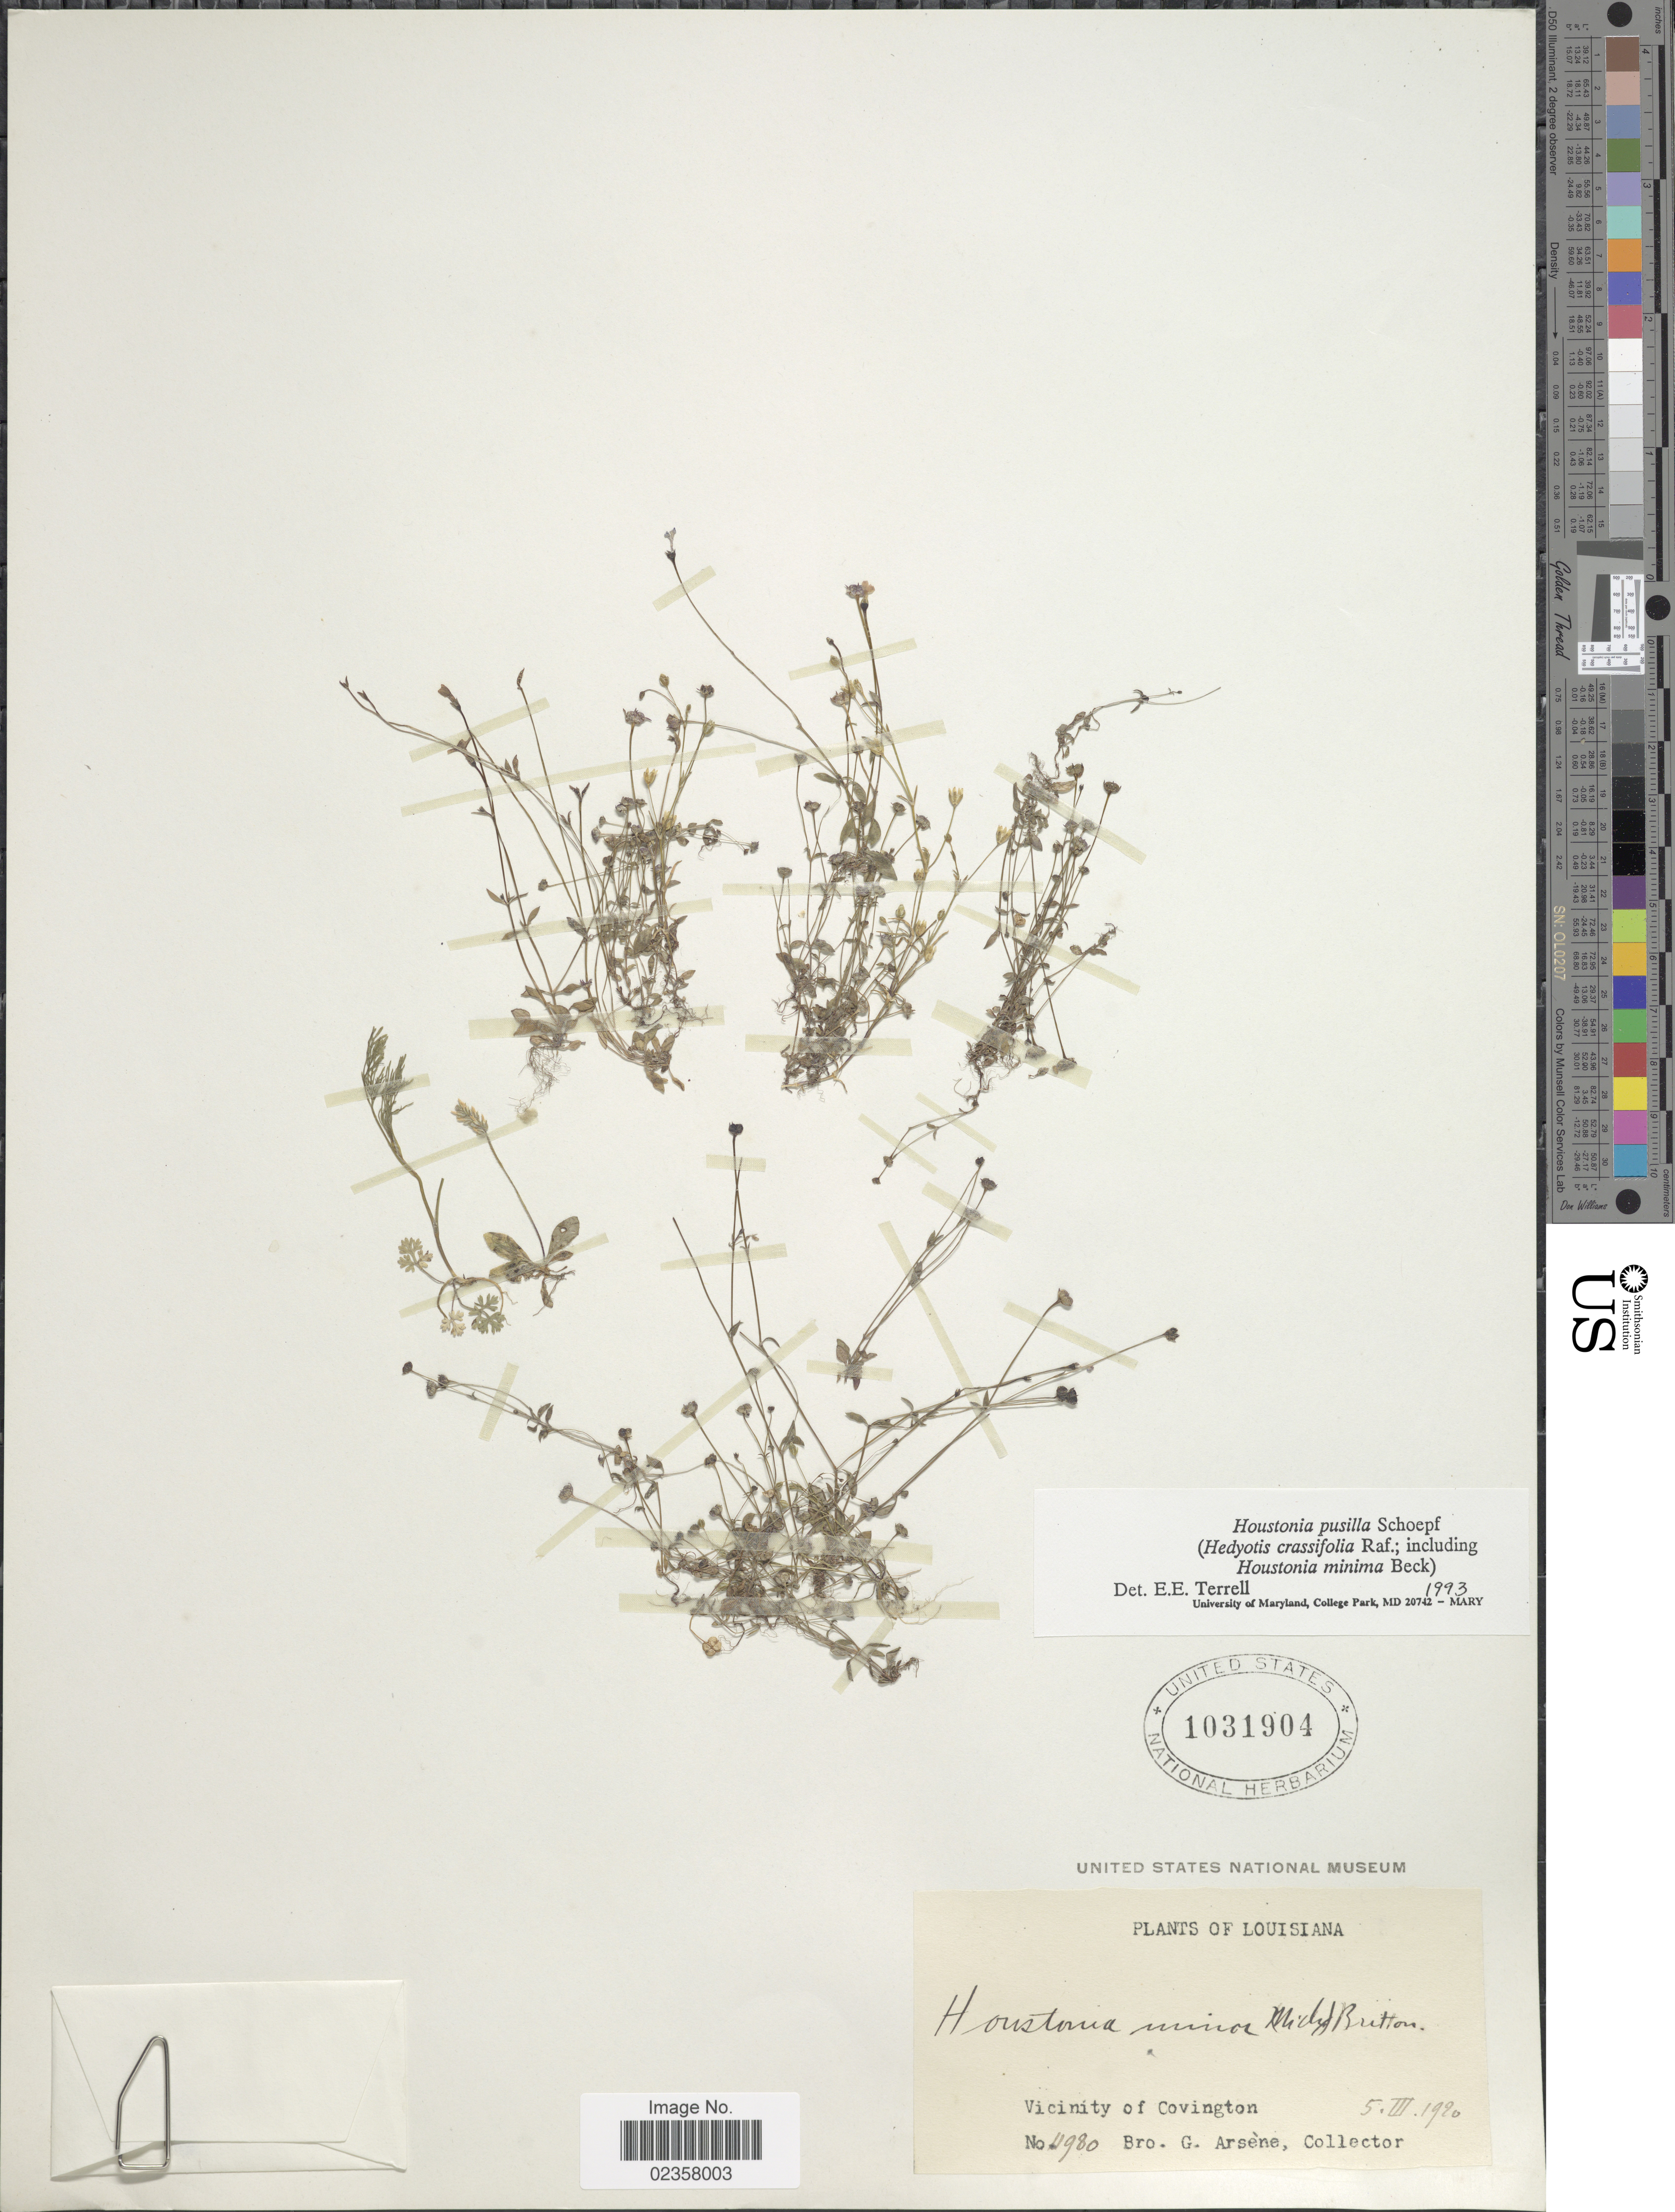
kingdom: Plantae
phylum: Tracheophyta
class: Magnoliopsida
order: Gentianales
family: Rubiaceae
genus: Houstonia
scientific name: Houstonia pusilla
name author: Schoepf.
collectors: Bro. G. Arsène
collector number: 4980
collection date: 1920-03-05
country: United States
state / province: Louisiana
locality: Louisiana, Vicinity of Covington.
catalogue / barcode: US 1031904